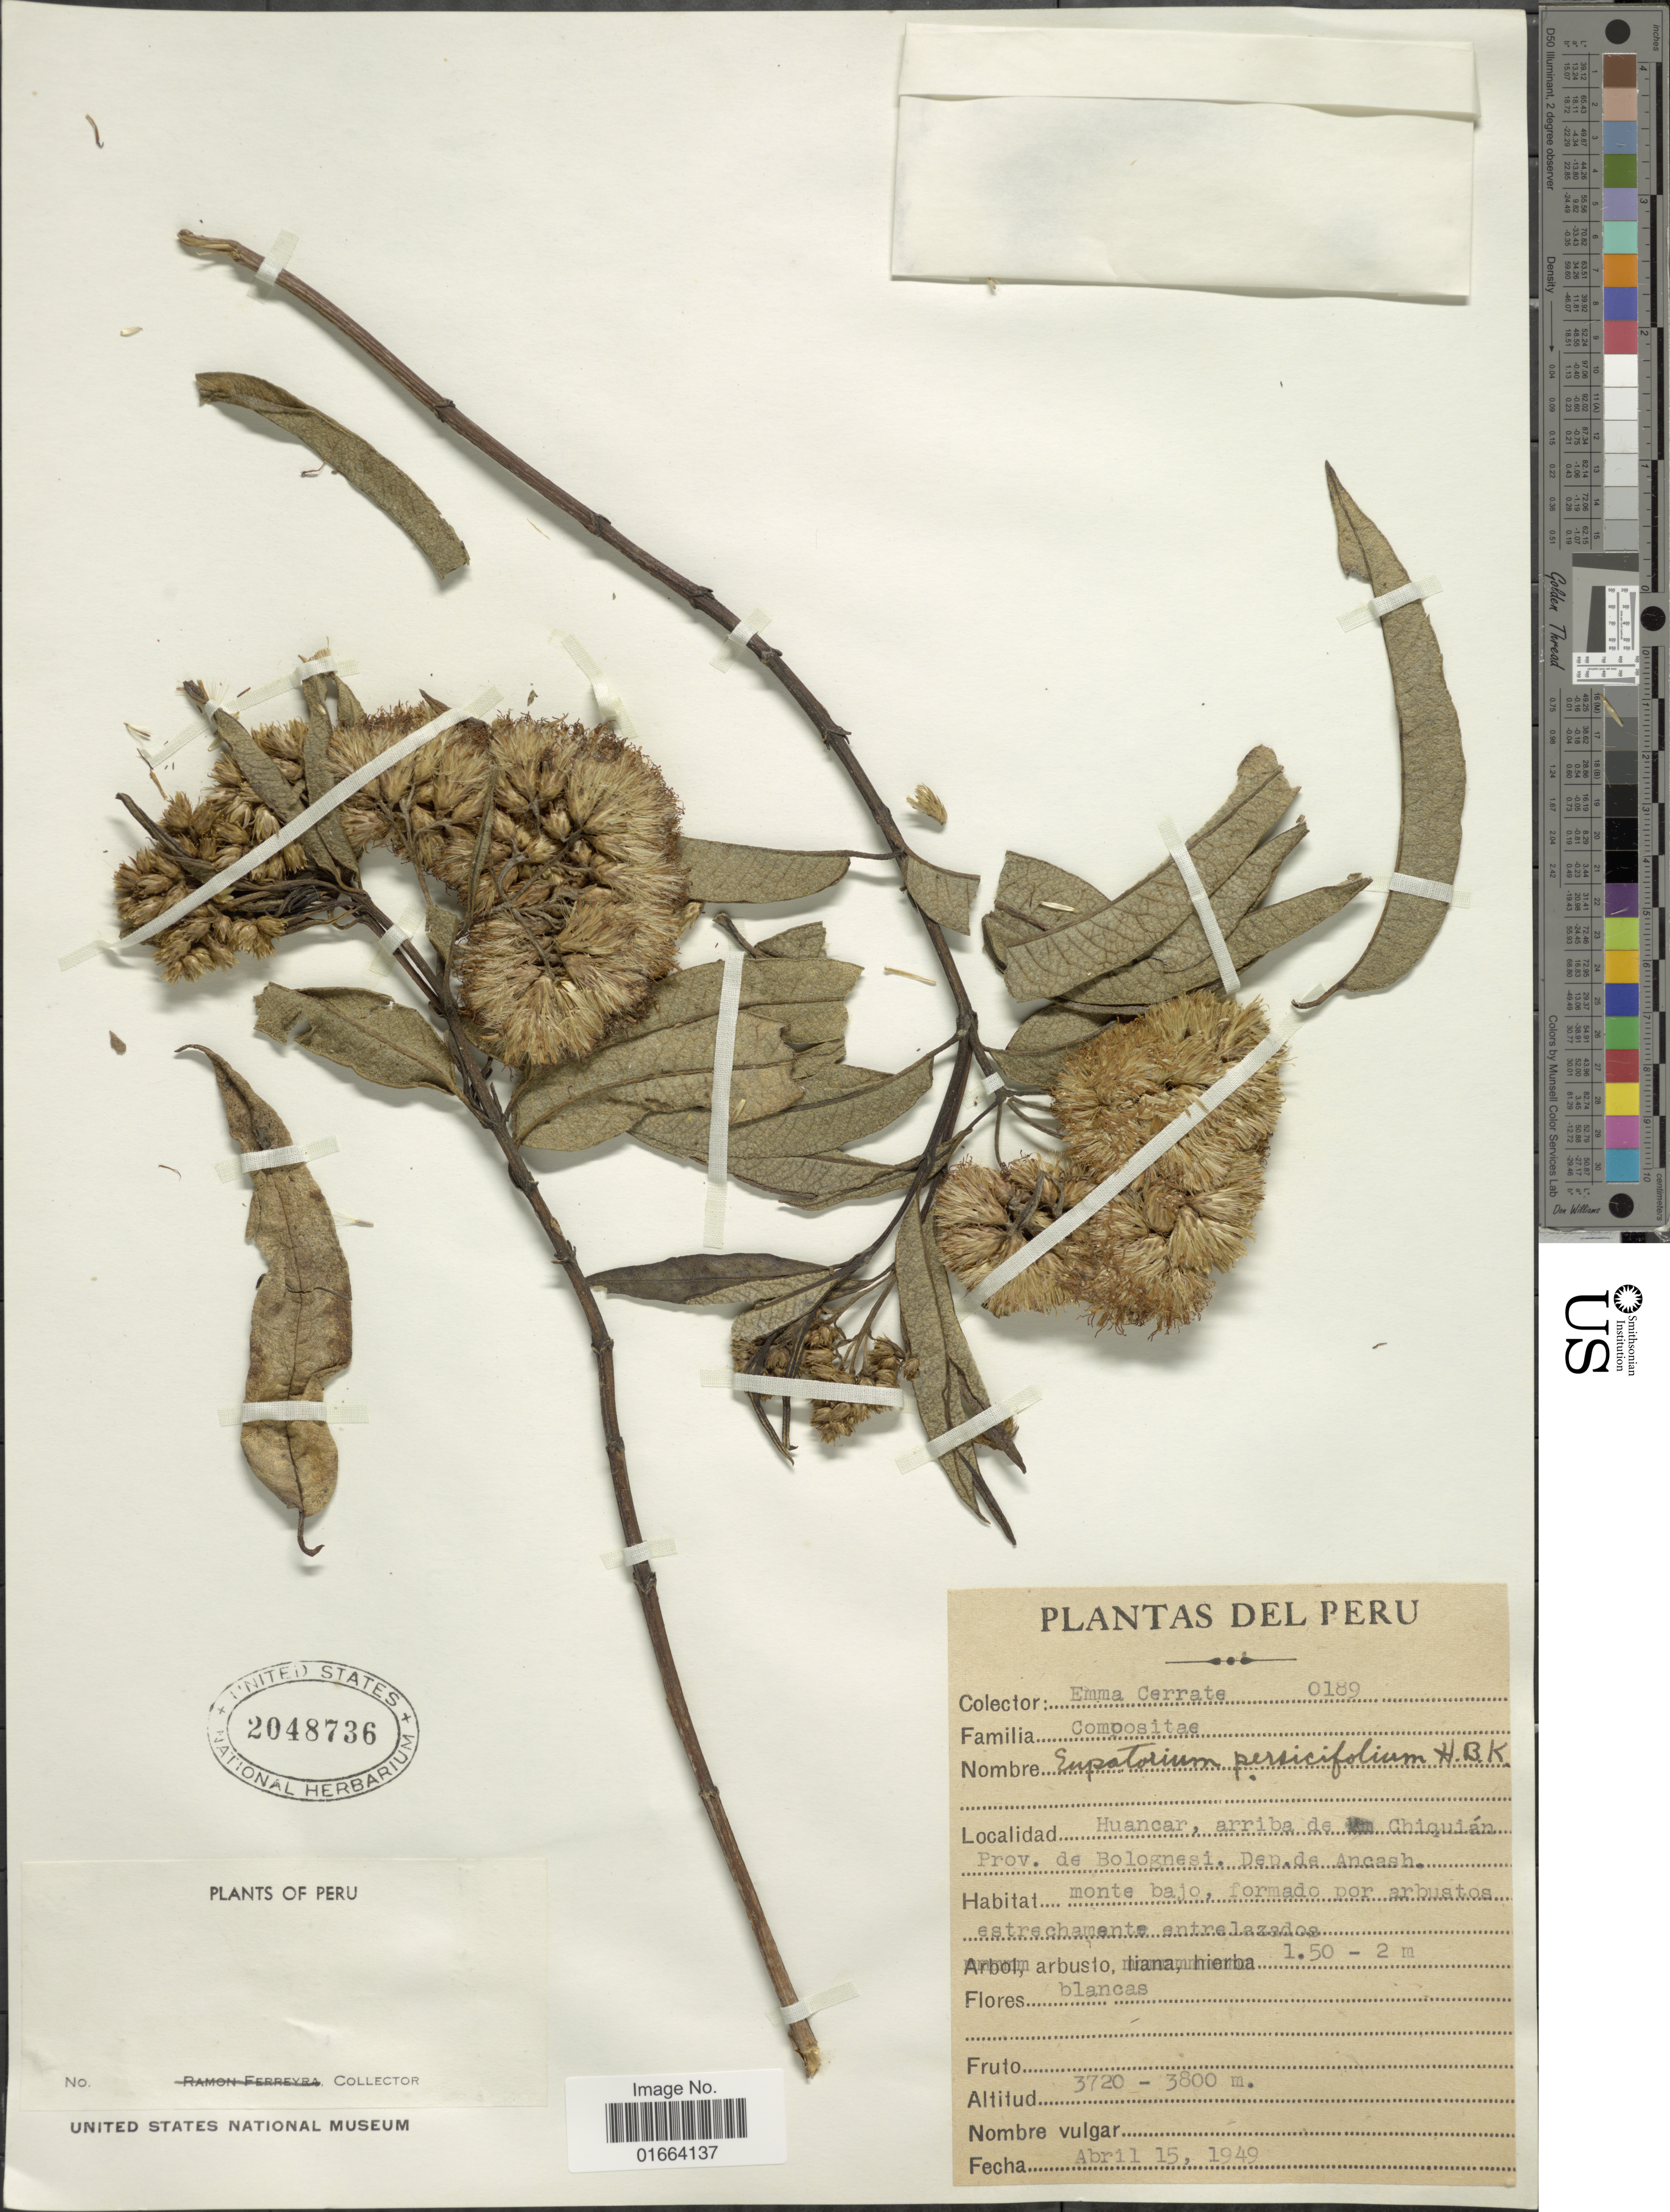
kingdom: Plantae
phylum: Tracheophyta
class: Magnoliopsida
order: Asterales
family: Asteraceae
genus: Aristeguietia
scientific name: Aristeguietia discolor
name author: (DC.) R.M. King & H. Rob.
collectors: E. Cerrate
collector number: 0189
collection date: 1949-04-15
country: Peru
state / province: Ancash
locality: Huancar, arriba de Chiquián. Prov. de Bolognesi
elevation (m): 3720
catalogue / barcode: US 2048736